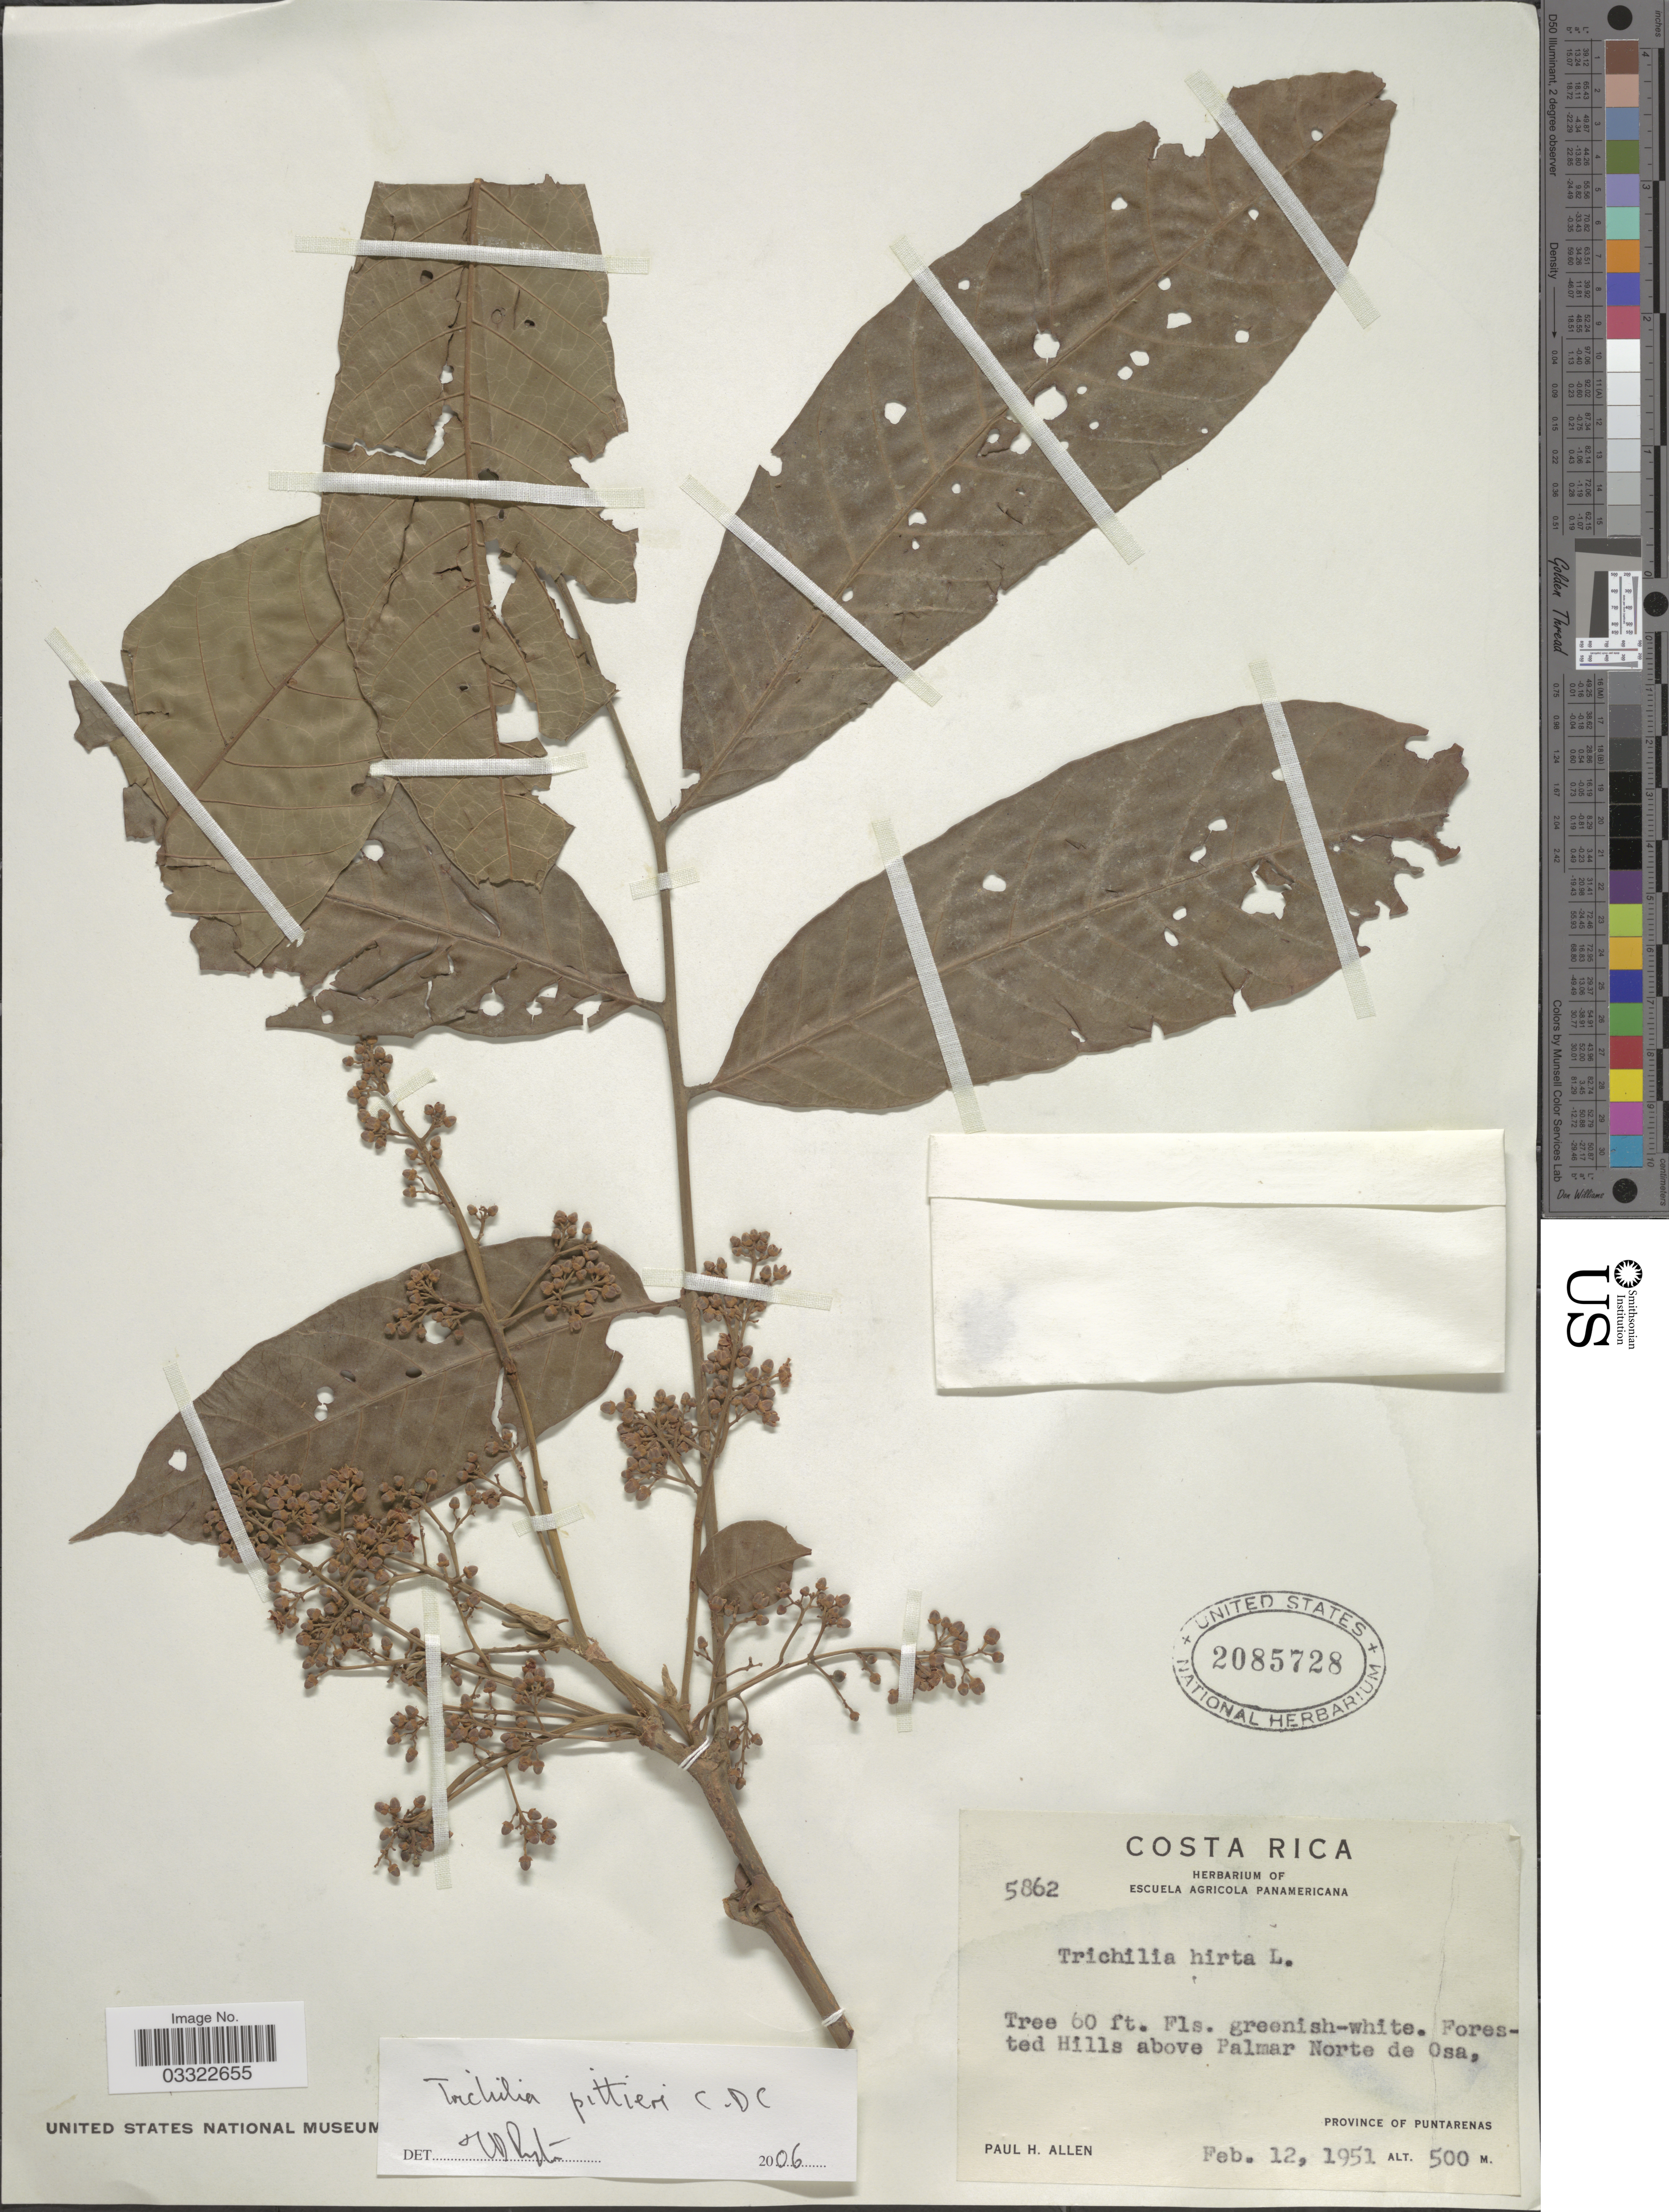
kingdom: Plantae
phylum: Tracheophyta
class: Magnoliopsida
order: Sapindales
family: Meliaceae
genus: Trichilia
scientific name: Trichilia pittieri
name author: C. DC.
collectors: P. H. Allen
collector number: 5862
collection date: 1951-02-12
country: Costa Rica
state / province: Puntarenas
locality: Forested Hills above Palmar Norte de Osa.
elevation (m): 500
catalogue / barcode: US 2085728